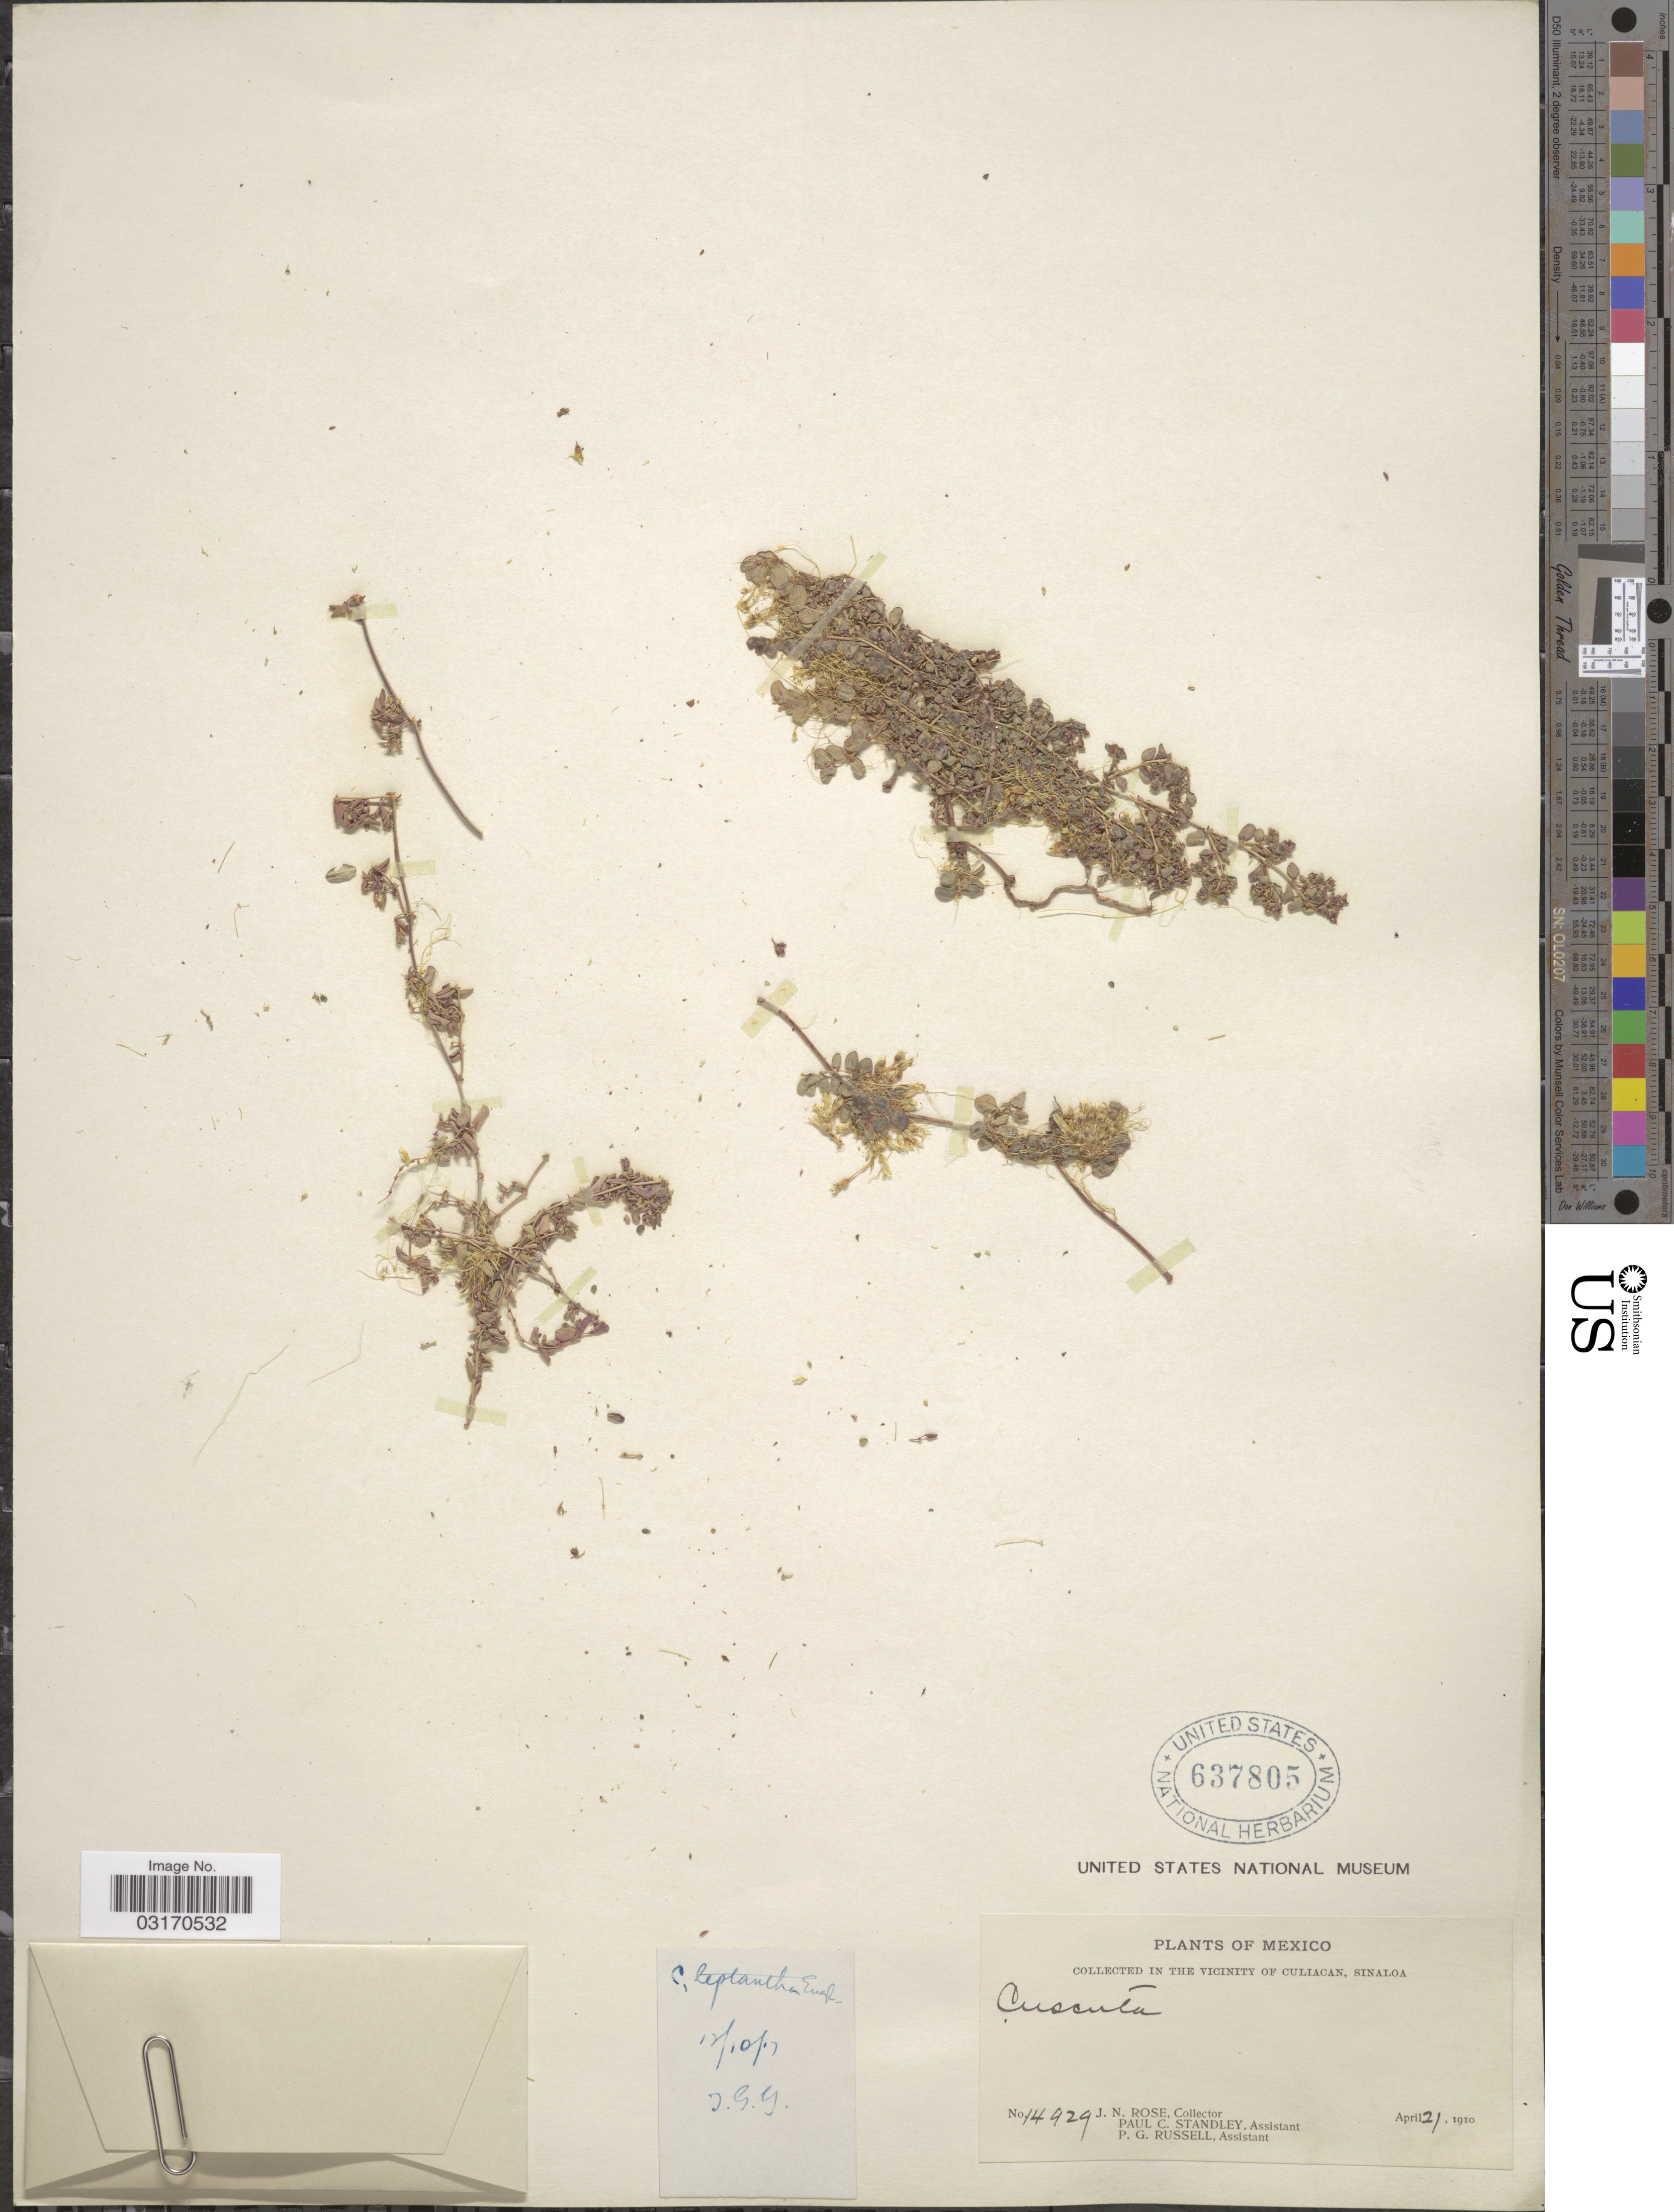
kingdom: Plantae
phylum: Tracheophyta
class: Magnoliopsida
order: Solanales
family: Convolvulaceae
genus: Cuscuta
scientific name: Cuscuta leptantha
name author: Engelm.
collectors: J. N. Rose, P. C. Standley & P. G. Russell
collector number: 14929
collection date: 1910-04-21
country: Mexico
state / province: Sinaloa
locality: In the Vicinity of Culiacan.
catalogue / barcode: US 637805